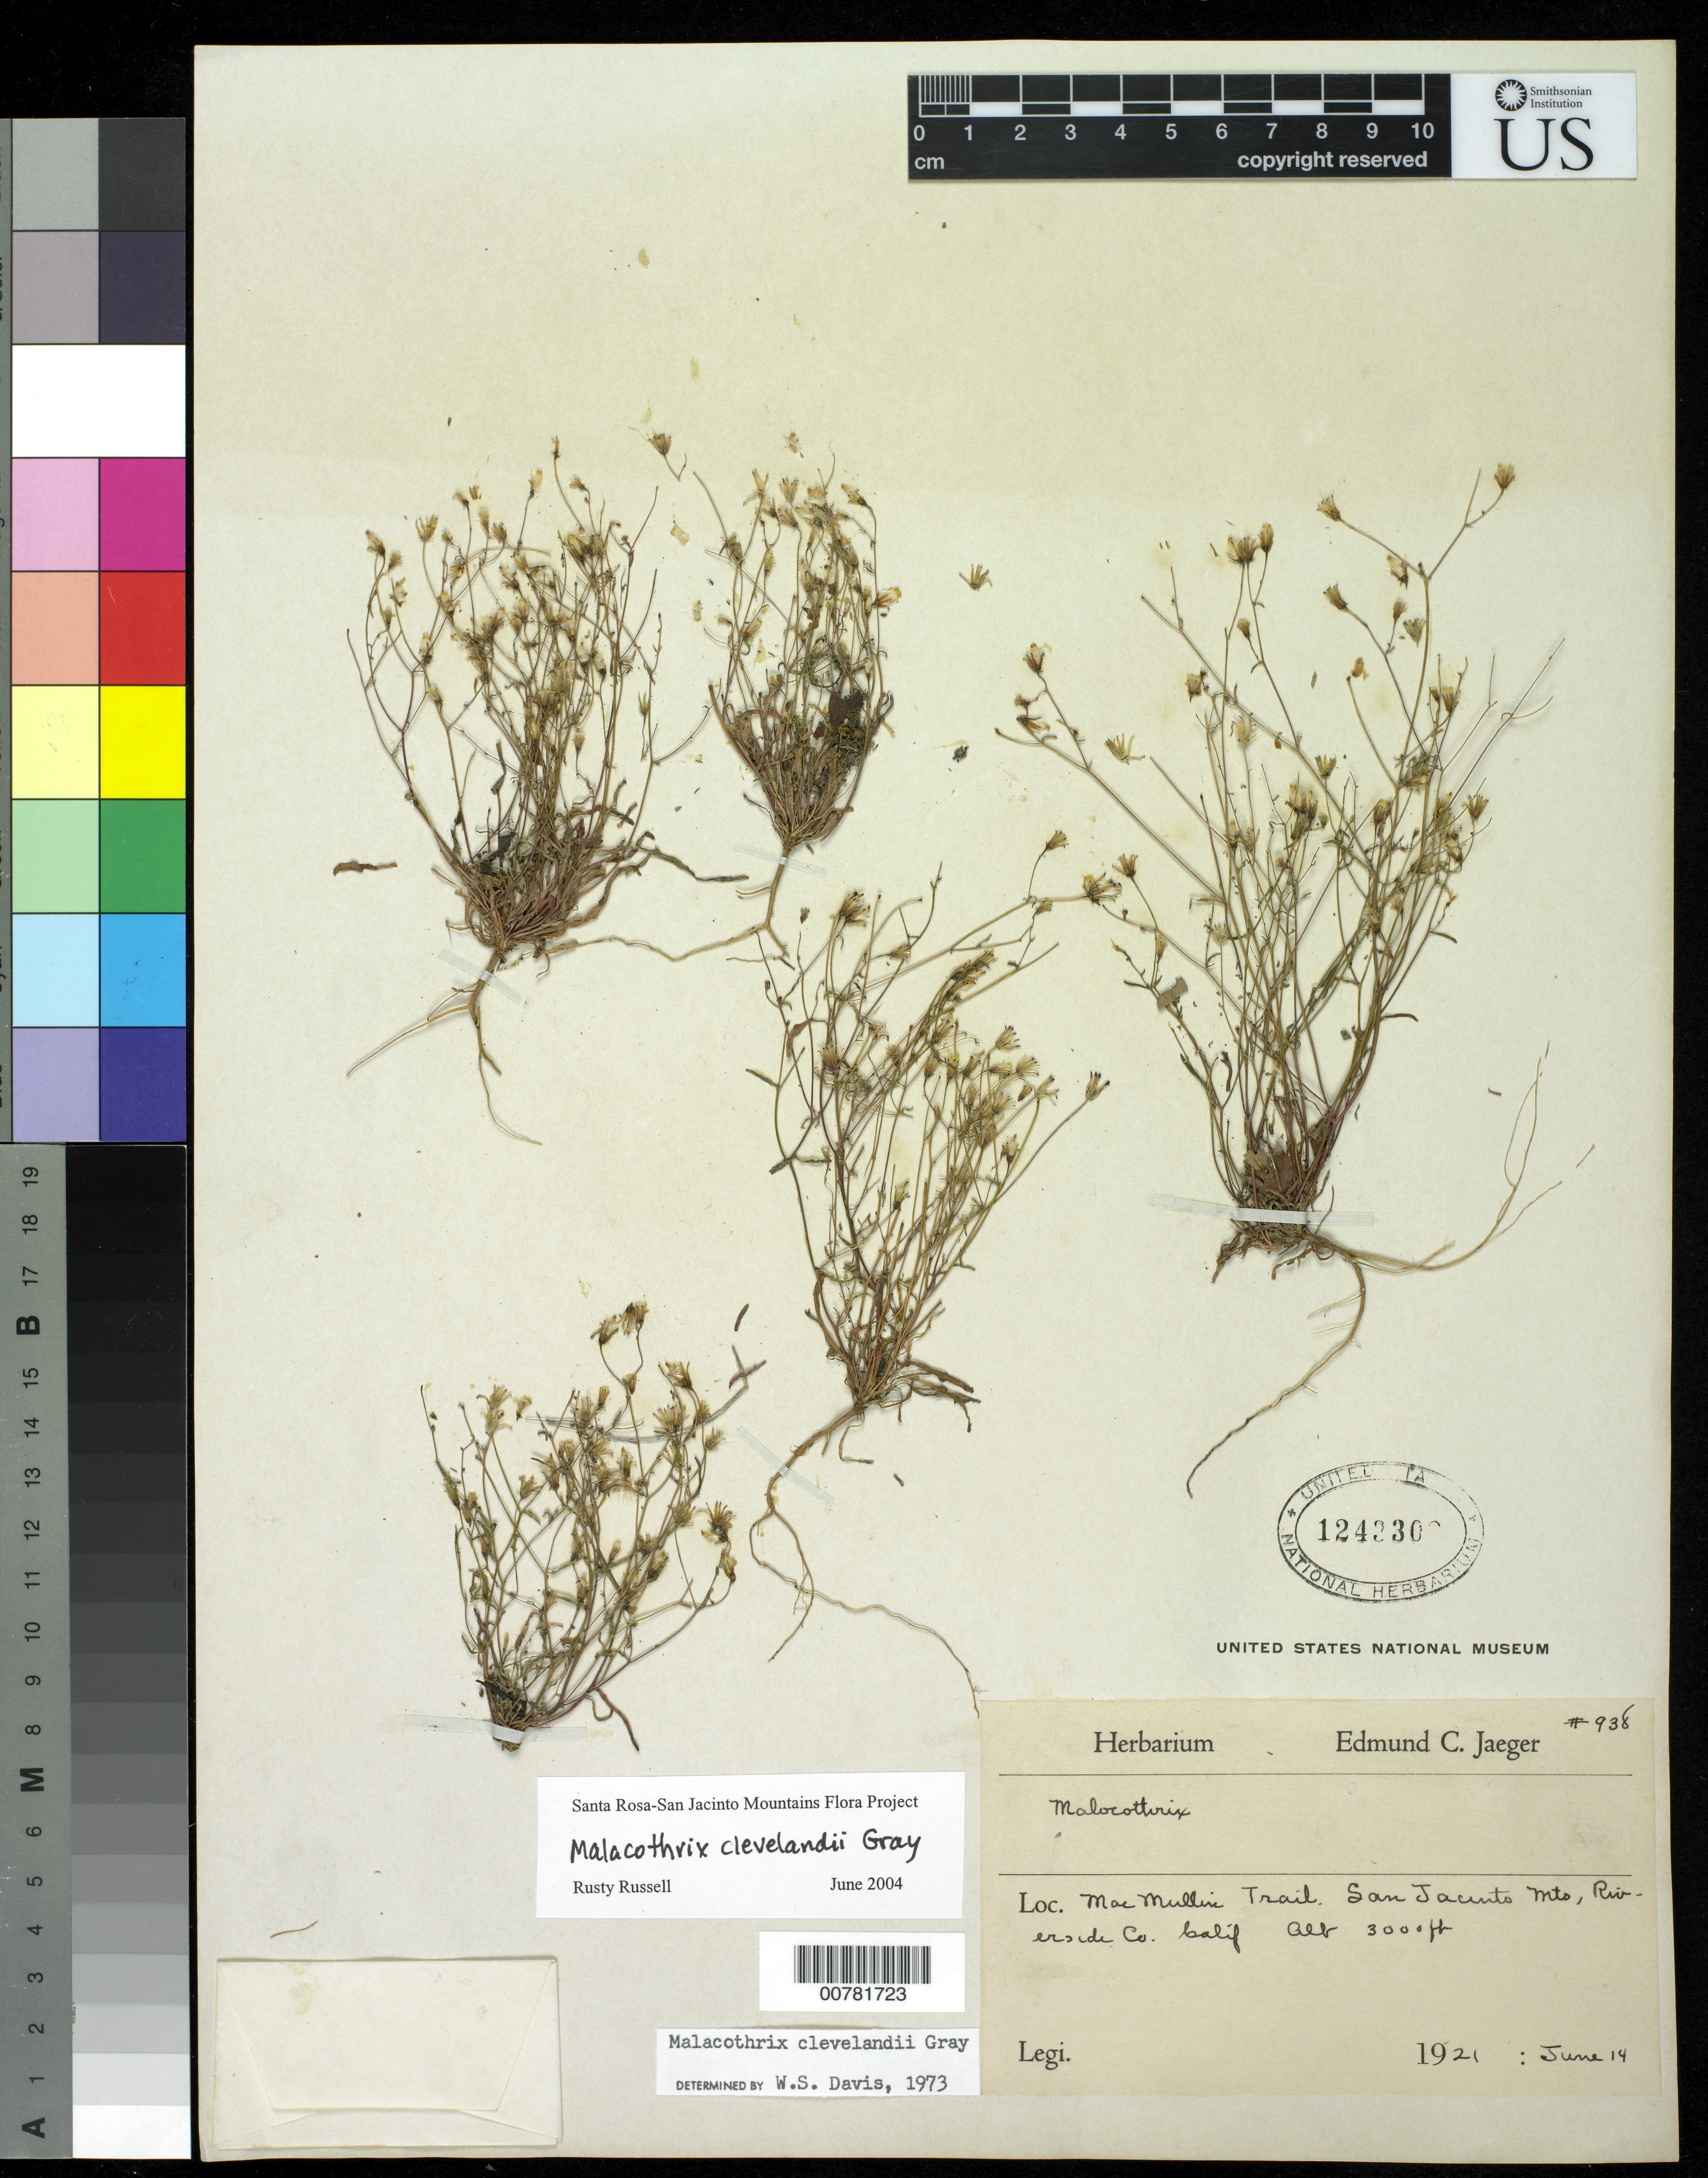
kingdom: Plantae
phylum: Tracheophyta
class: Magnoliopsida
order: Asterales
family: Asteraceae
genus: Malacothrix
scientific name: Malacothrix clevelandii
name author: A. Gray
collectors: E. Jaeger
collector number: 938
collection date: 1921-06-14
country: United States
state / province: California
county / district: Riverside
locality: Mac Mullin Trail, San Jacinto Mts., Riverside Co., Calif.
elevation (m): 914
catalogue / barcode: US 1243302